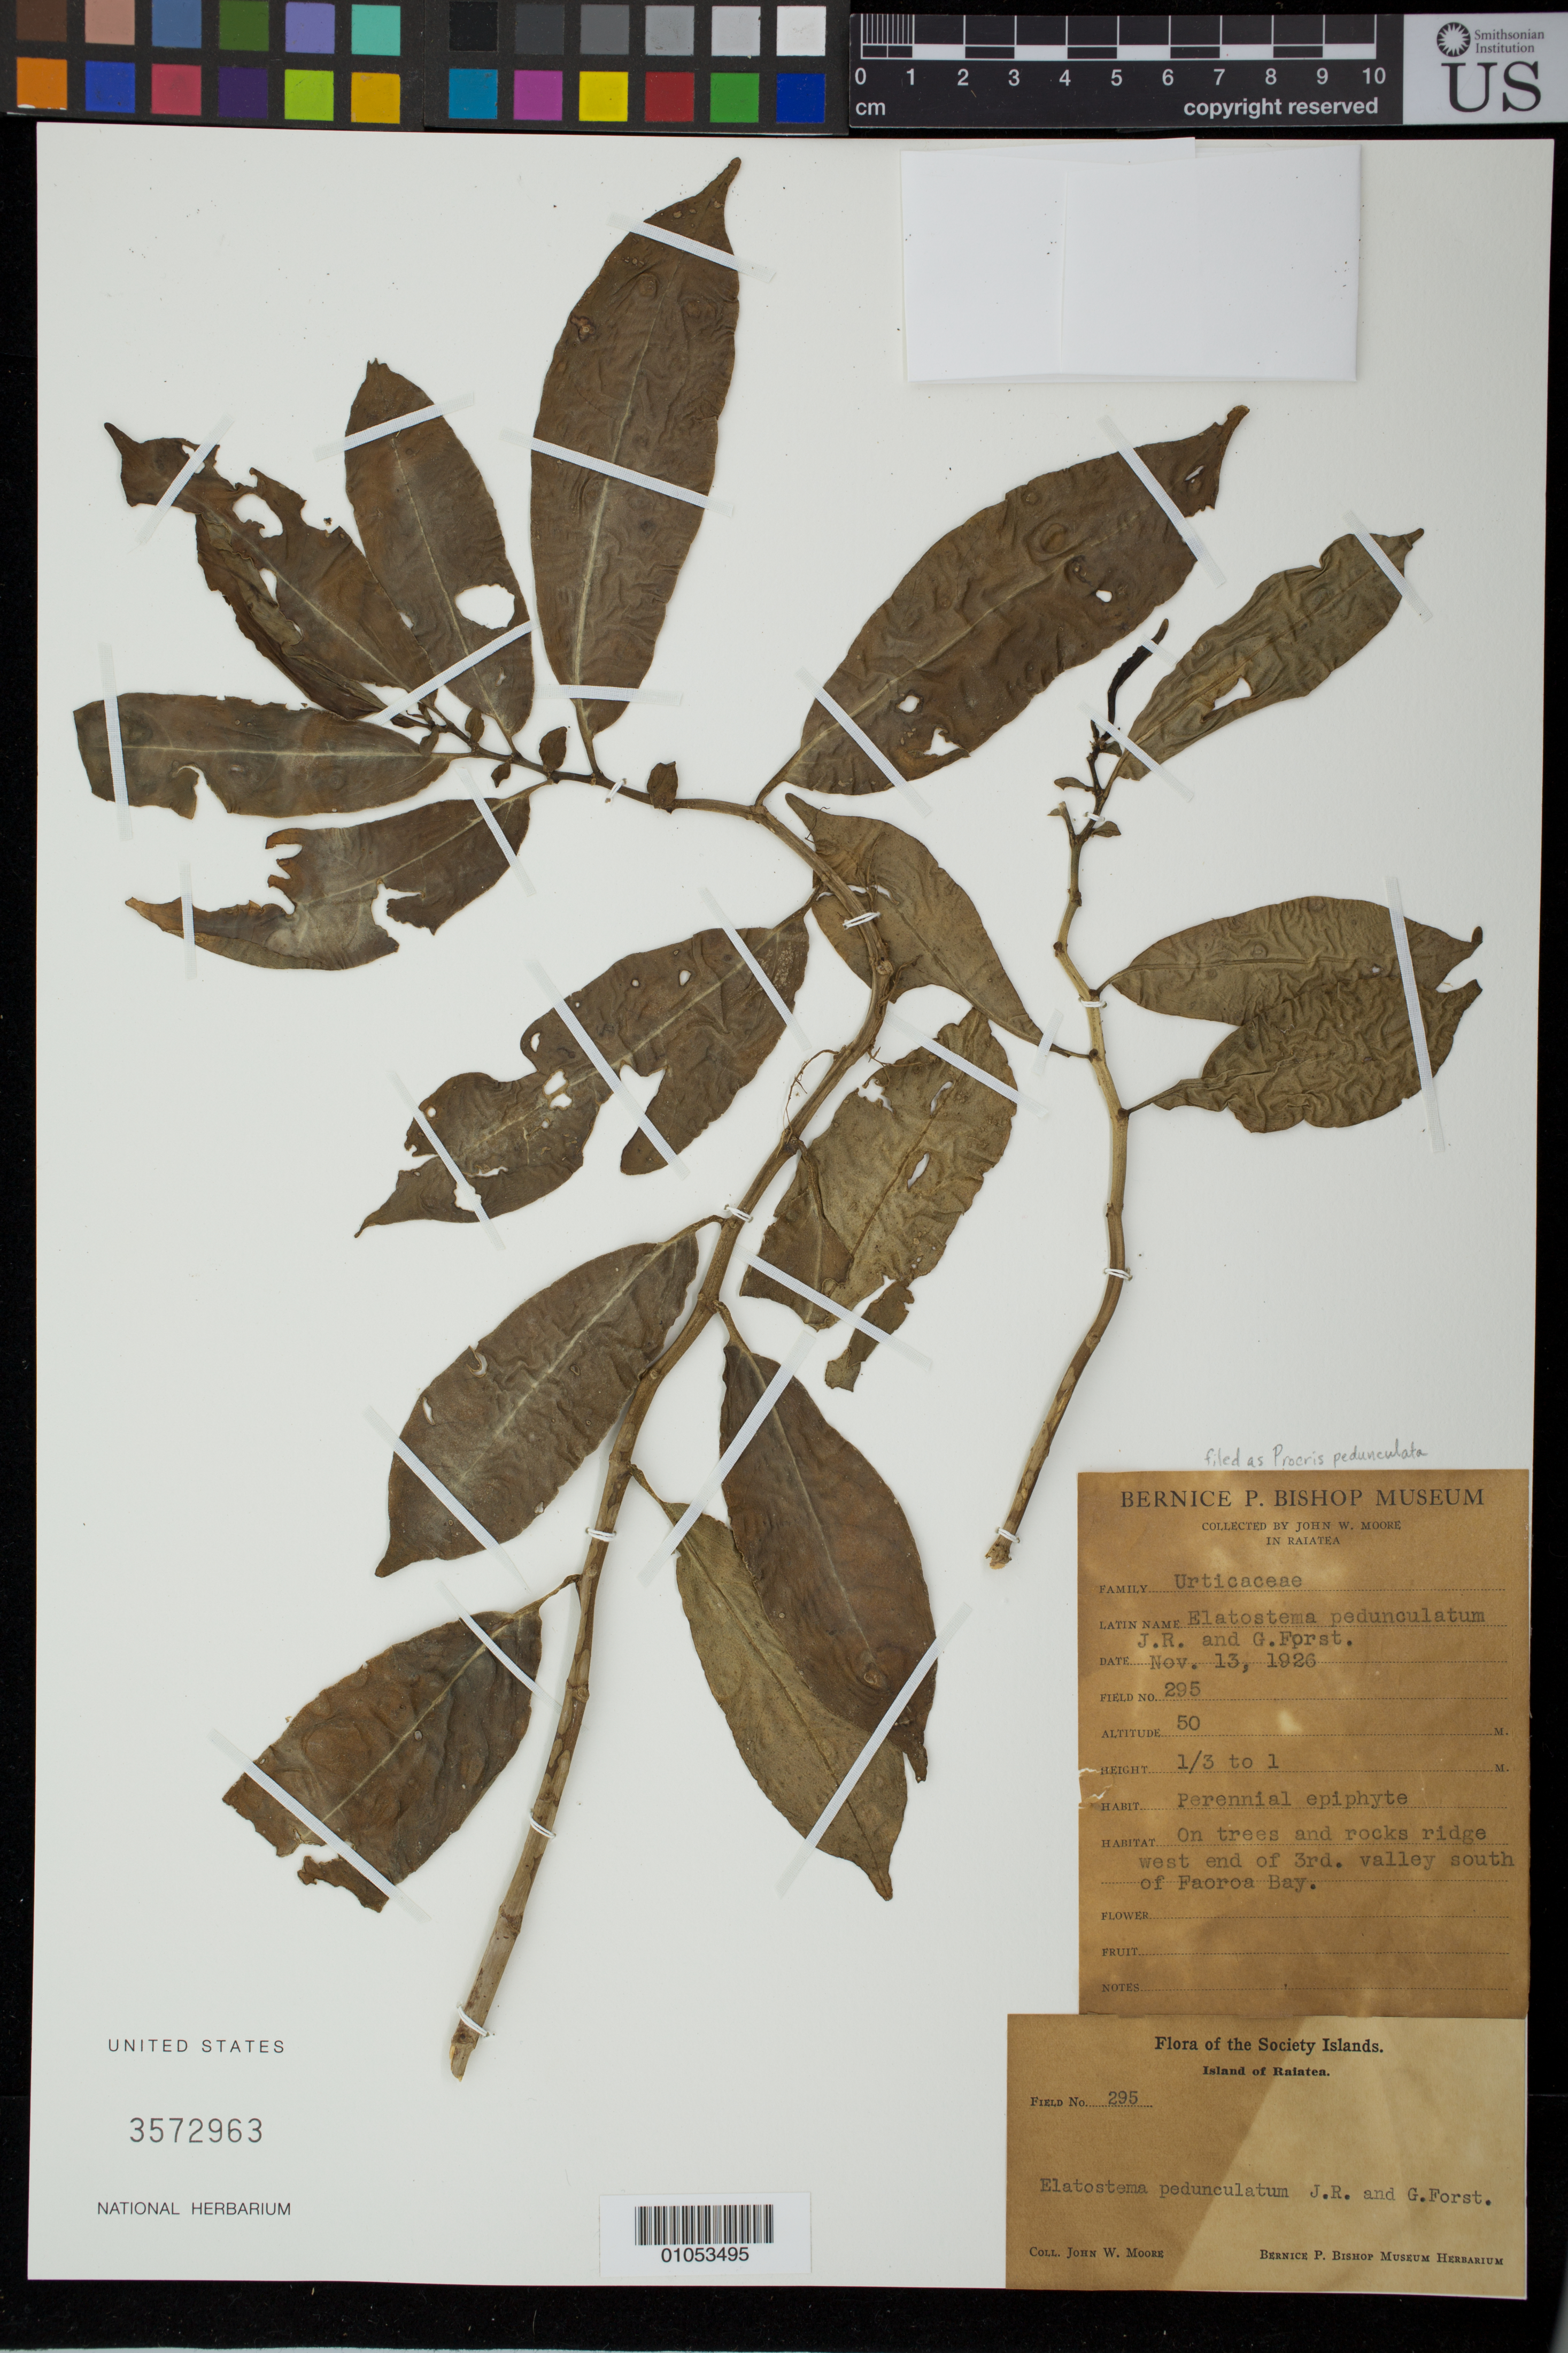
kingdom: Plantae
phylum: Tracheophyta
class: Magnoliopsida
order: Rosales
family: Urticaceae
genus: Procris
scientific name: Procris pedunculata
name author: (J.R. Forst. & G. Forst.) Wedd.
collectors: J. Moore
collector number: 295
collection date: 1926-11-13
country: French Polynesia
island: Raiatea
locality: Island of Raiatea.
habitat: On trees and rocks ridge west end of 3rd. valley south of Faoroa Bay.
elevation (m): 50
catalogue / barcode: US 3572963